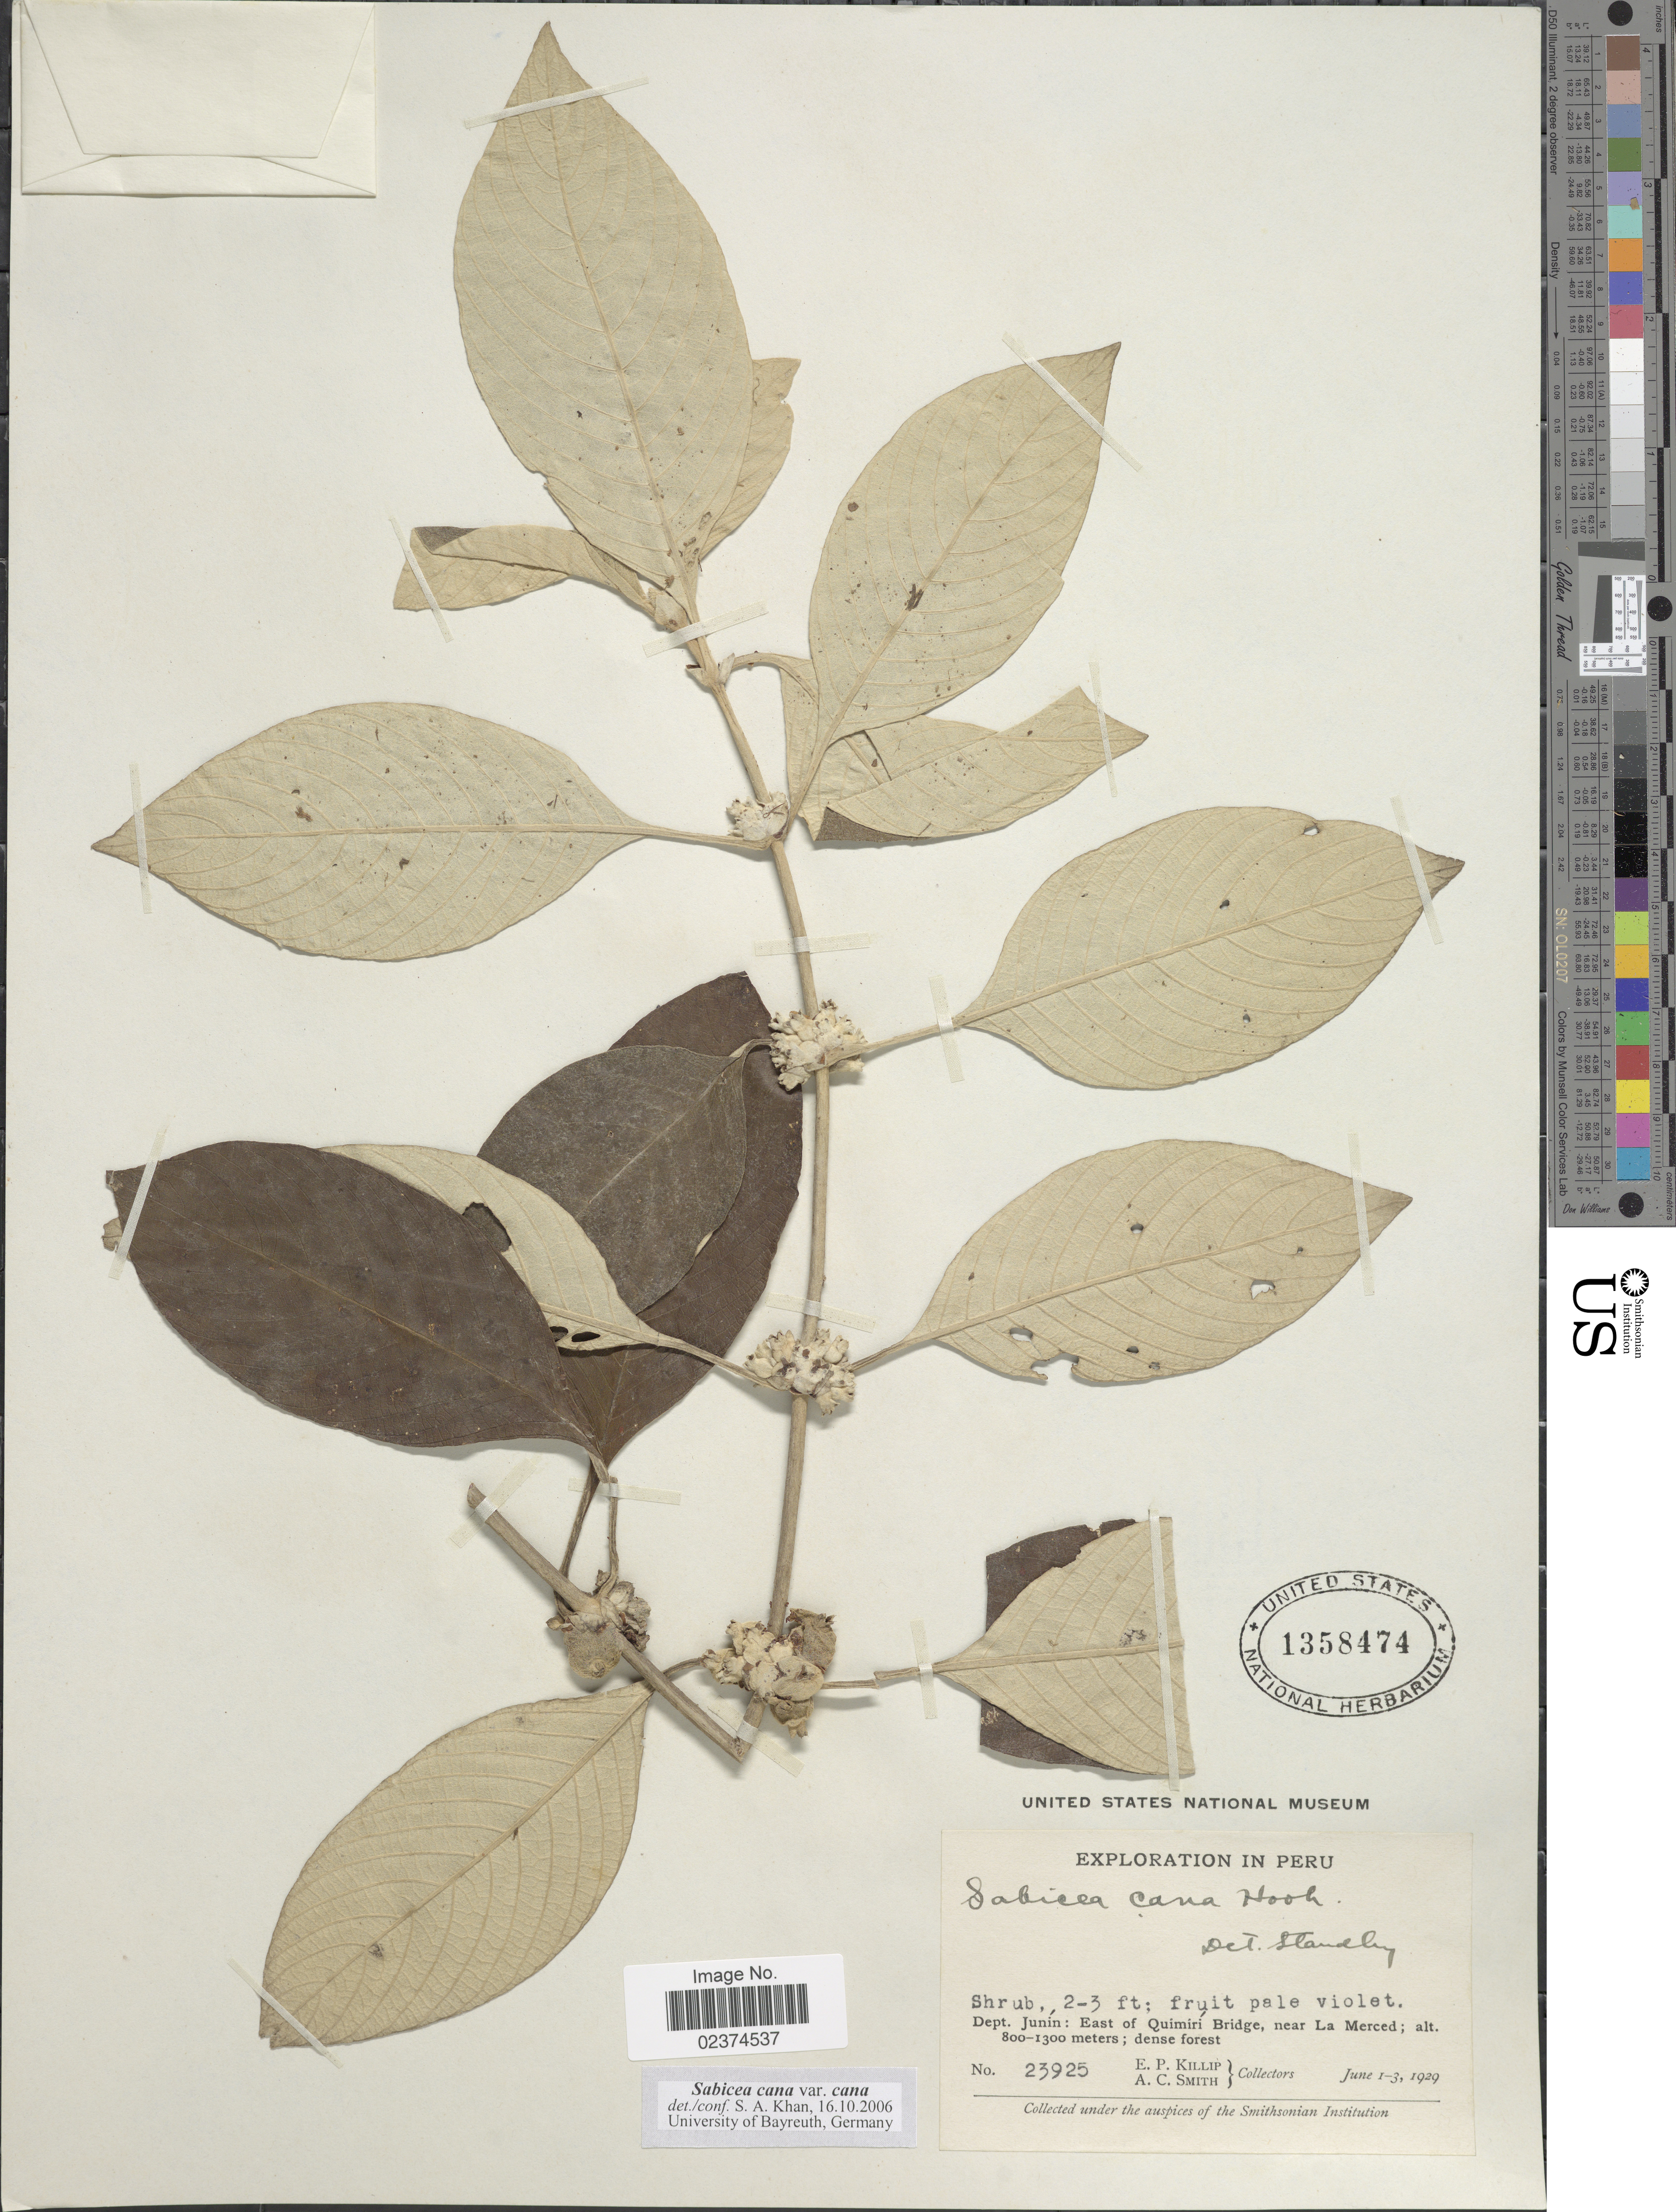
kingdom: Plantae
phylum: Tracheophyta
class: Magnoliopsida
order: Gentianales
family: Rubiaceae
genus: Sabicea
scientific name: Sabicea cana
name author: Hook. f.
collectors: E. P. Killip & A. C. Smith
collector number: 23925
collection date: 1929-06-01/1929-06-03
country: Peru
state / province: Junín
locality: Dept. Junín: East of Quimirí Bridge, near La Merced; dense forest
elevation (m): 800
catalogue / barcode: US 1358474